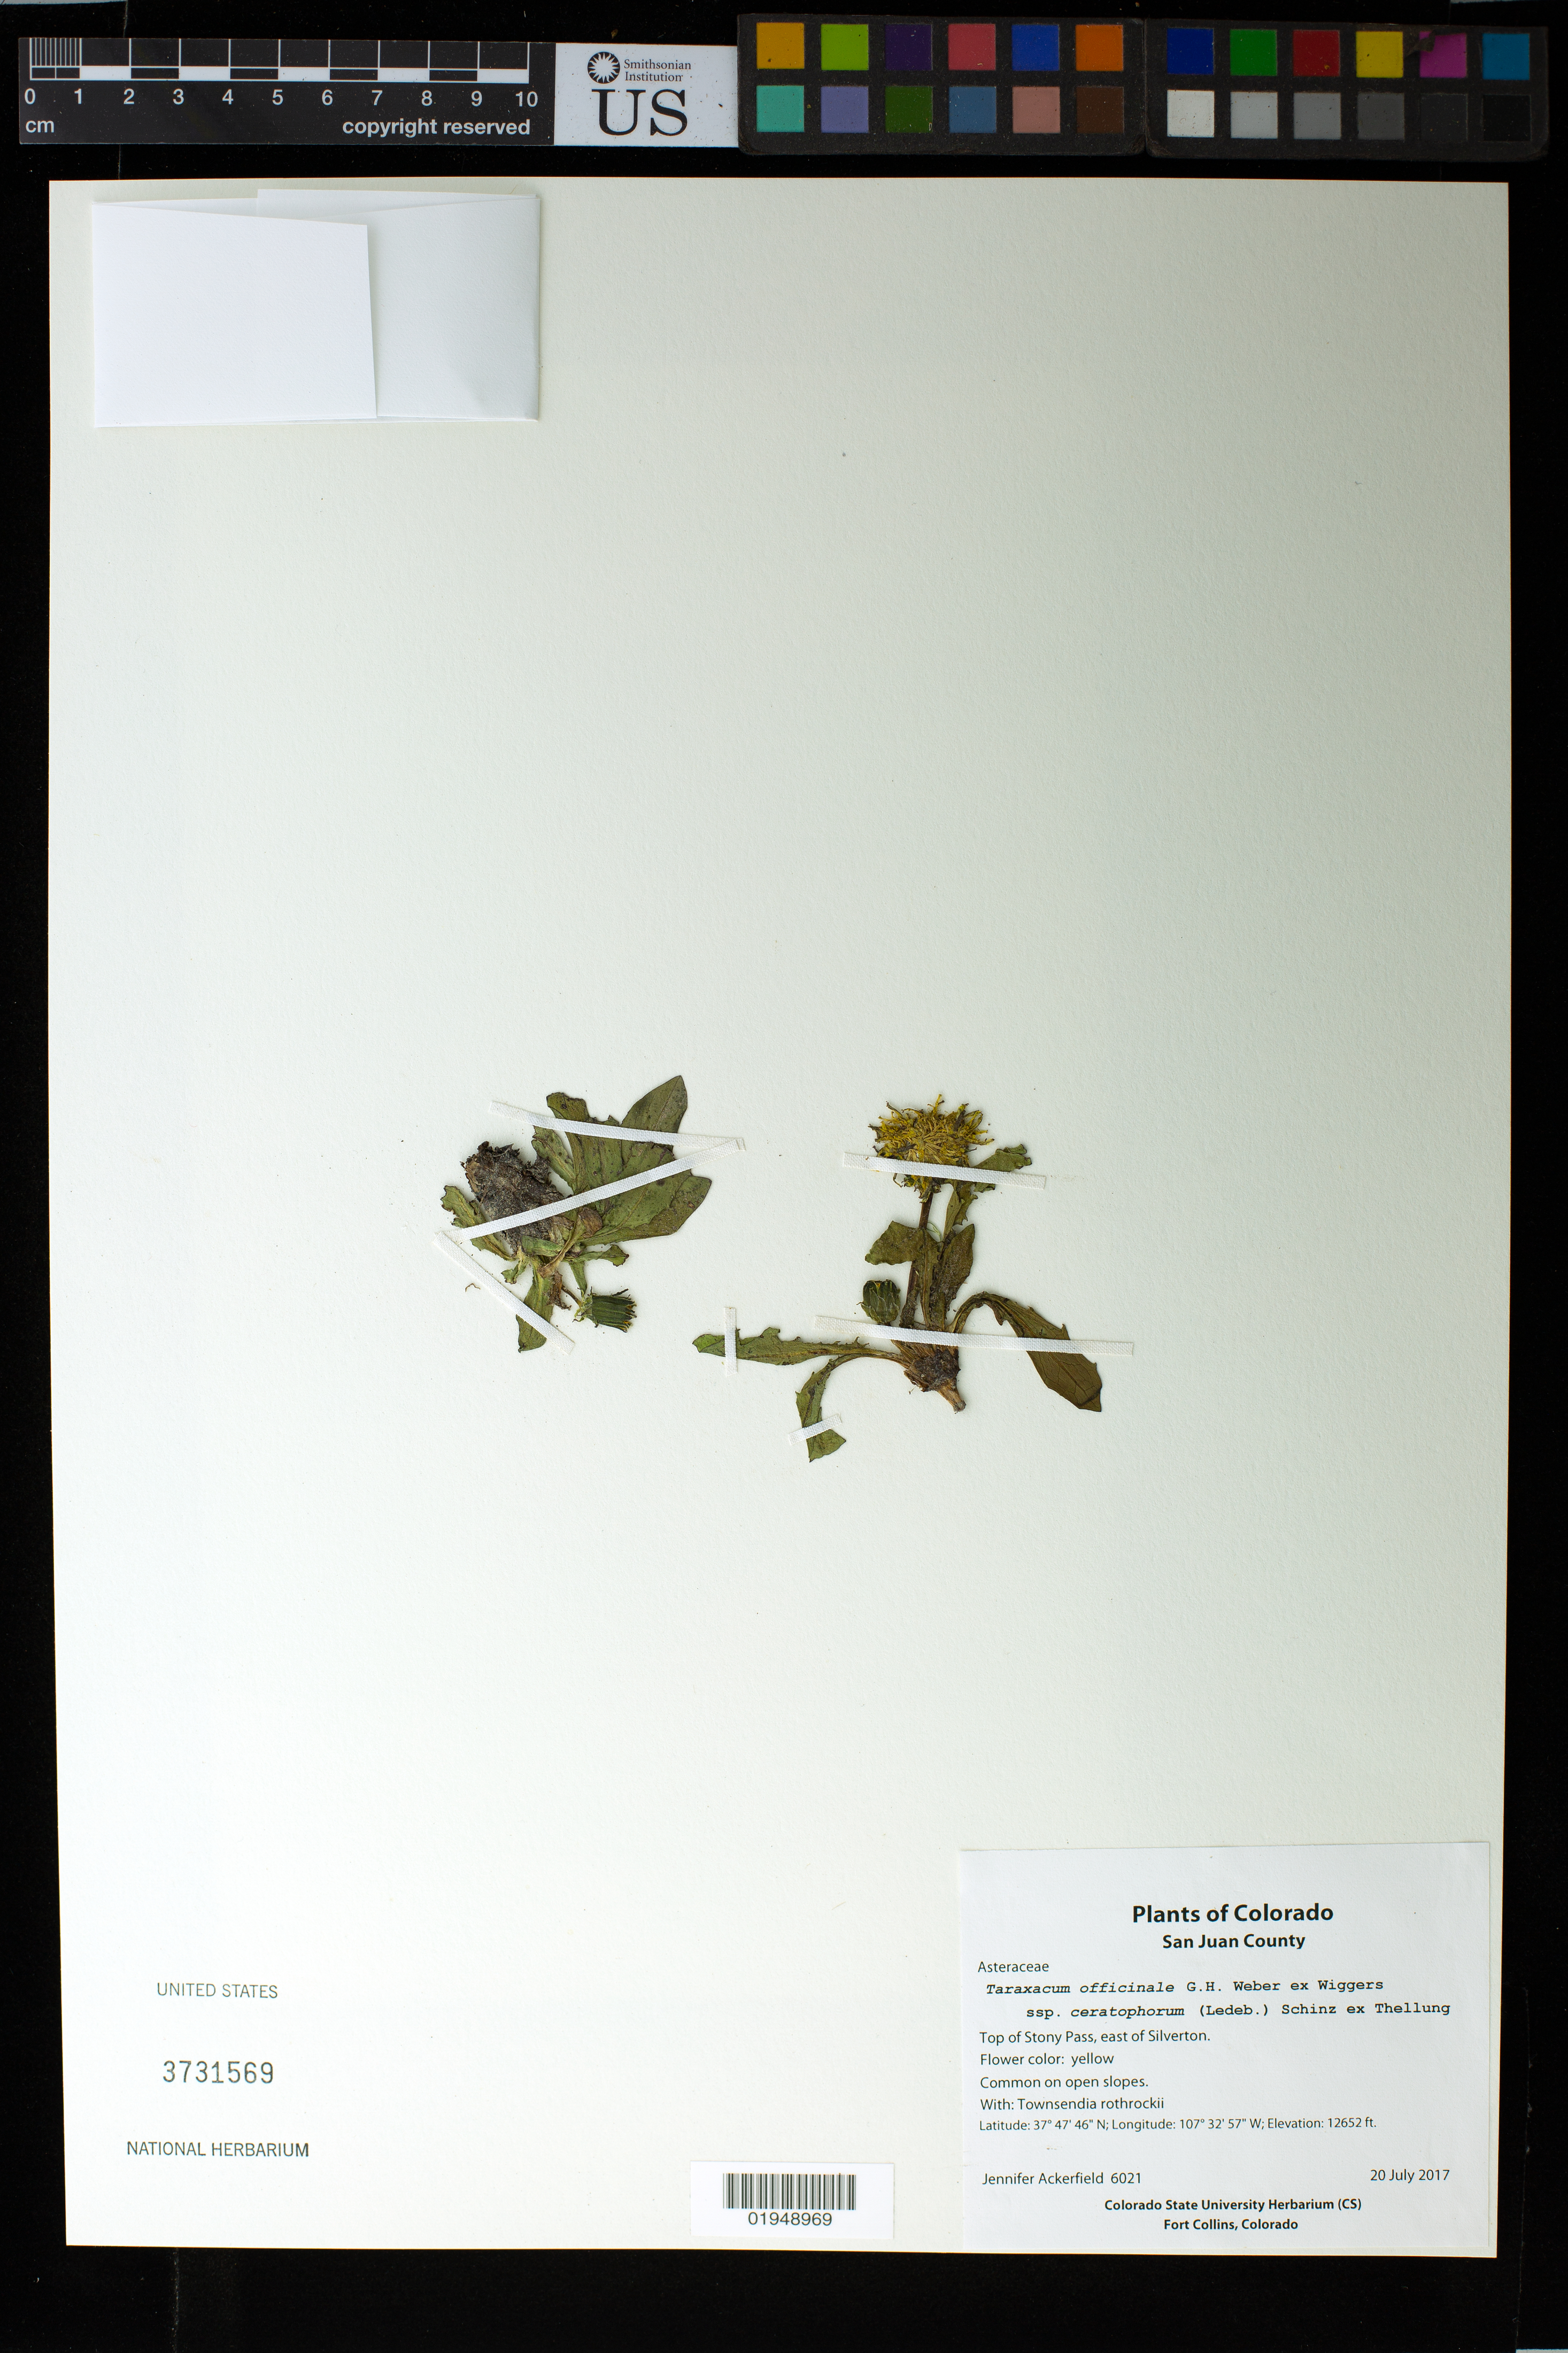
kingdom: Plantae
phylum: Tracheophyta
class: Magnoliopsida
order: Asterales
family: Asteraceae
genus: Taraxacum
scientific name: Taraxacum officinale subsp. ceratophorum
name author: (Ledeb.) Schinz ex Thellung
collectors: J. Ackerfield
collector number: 6021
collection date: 2017-07-20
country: United States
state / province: Colorado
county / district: San Juan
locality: East of Silverton, top of Stony Pass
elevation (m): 3856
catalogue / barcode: US 3731569